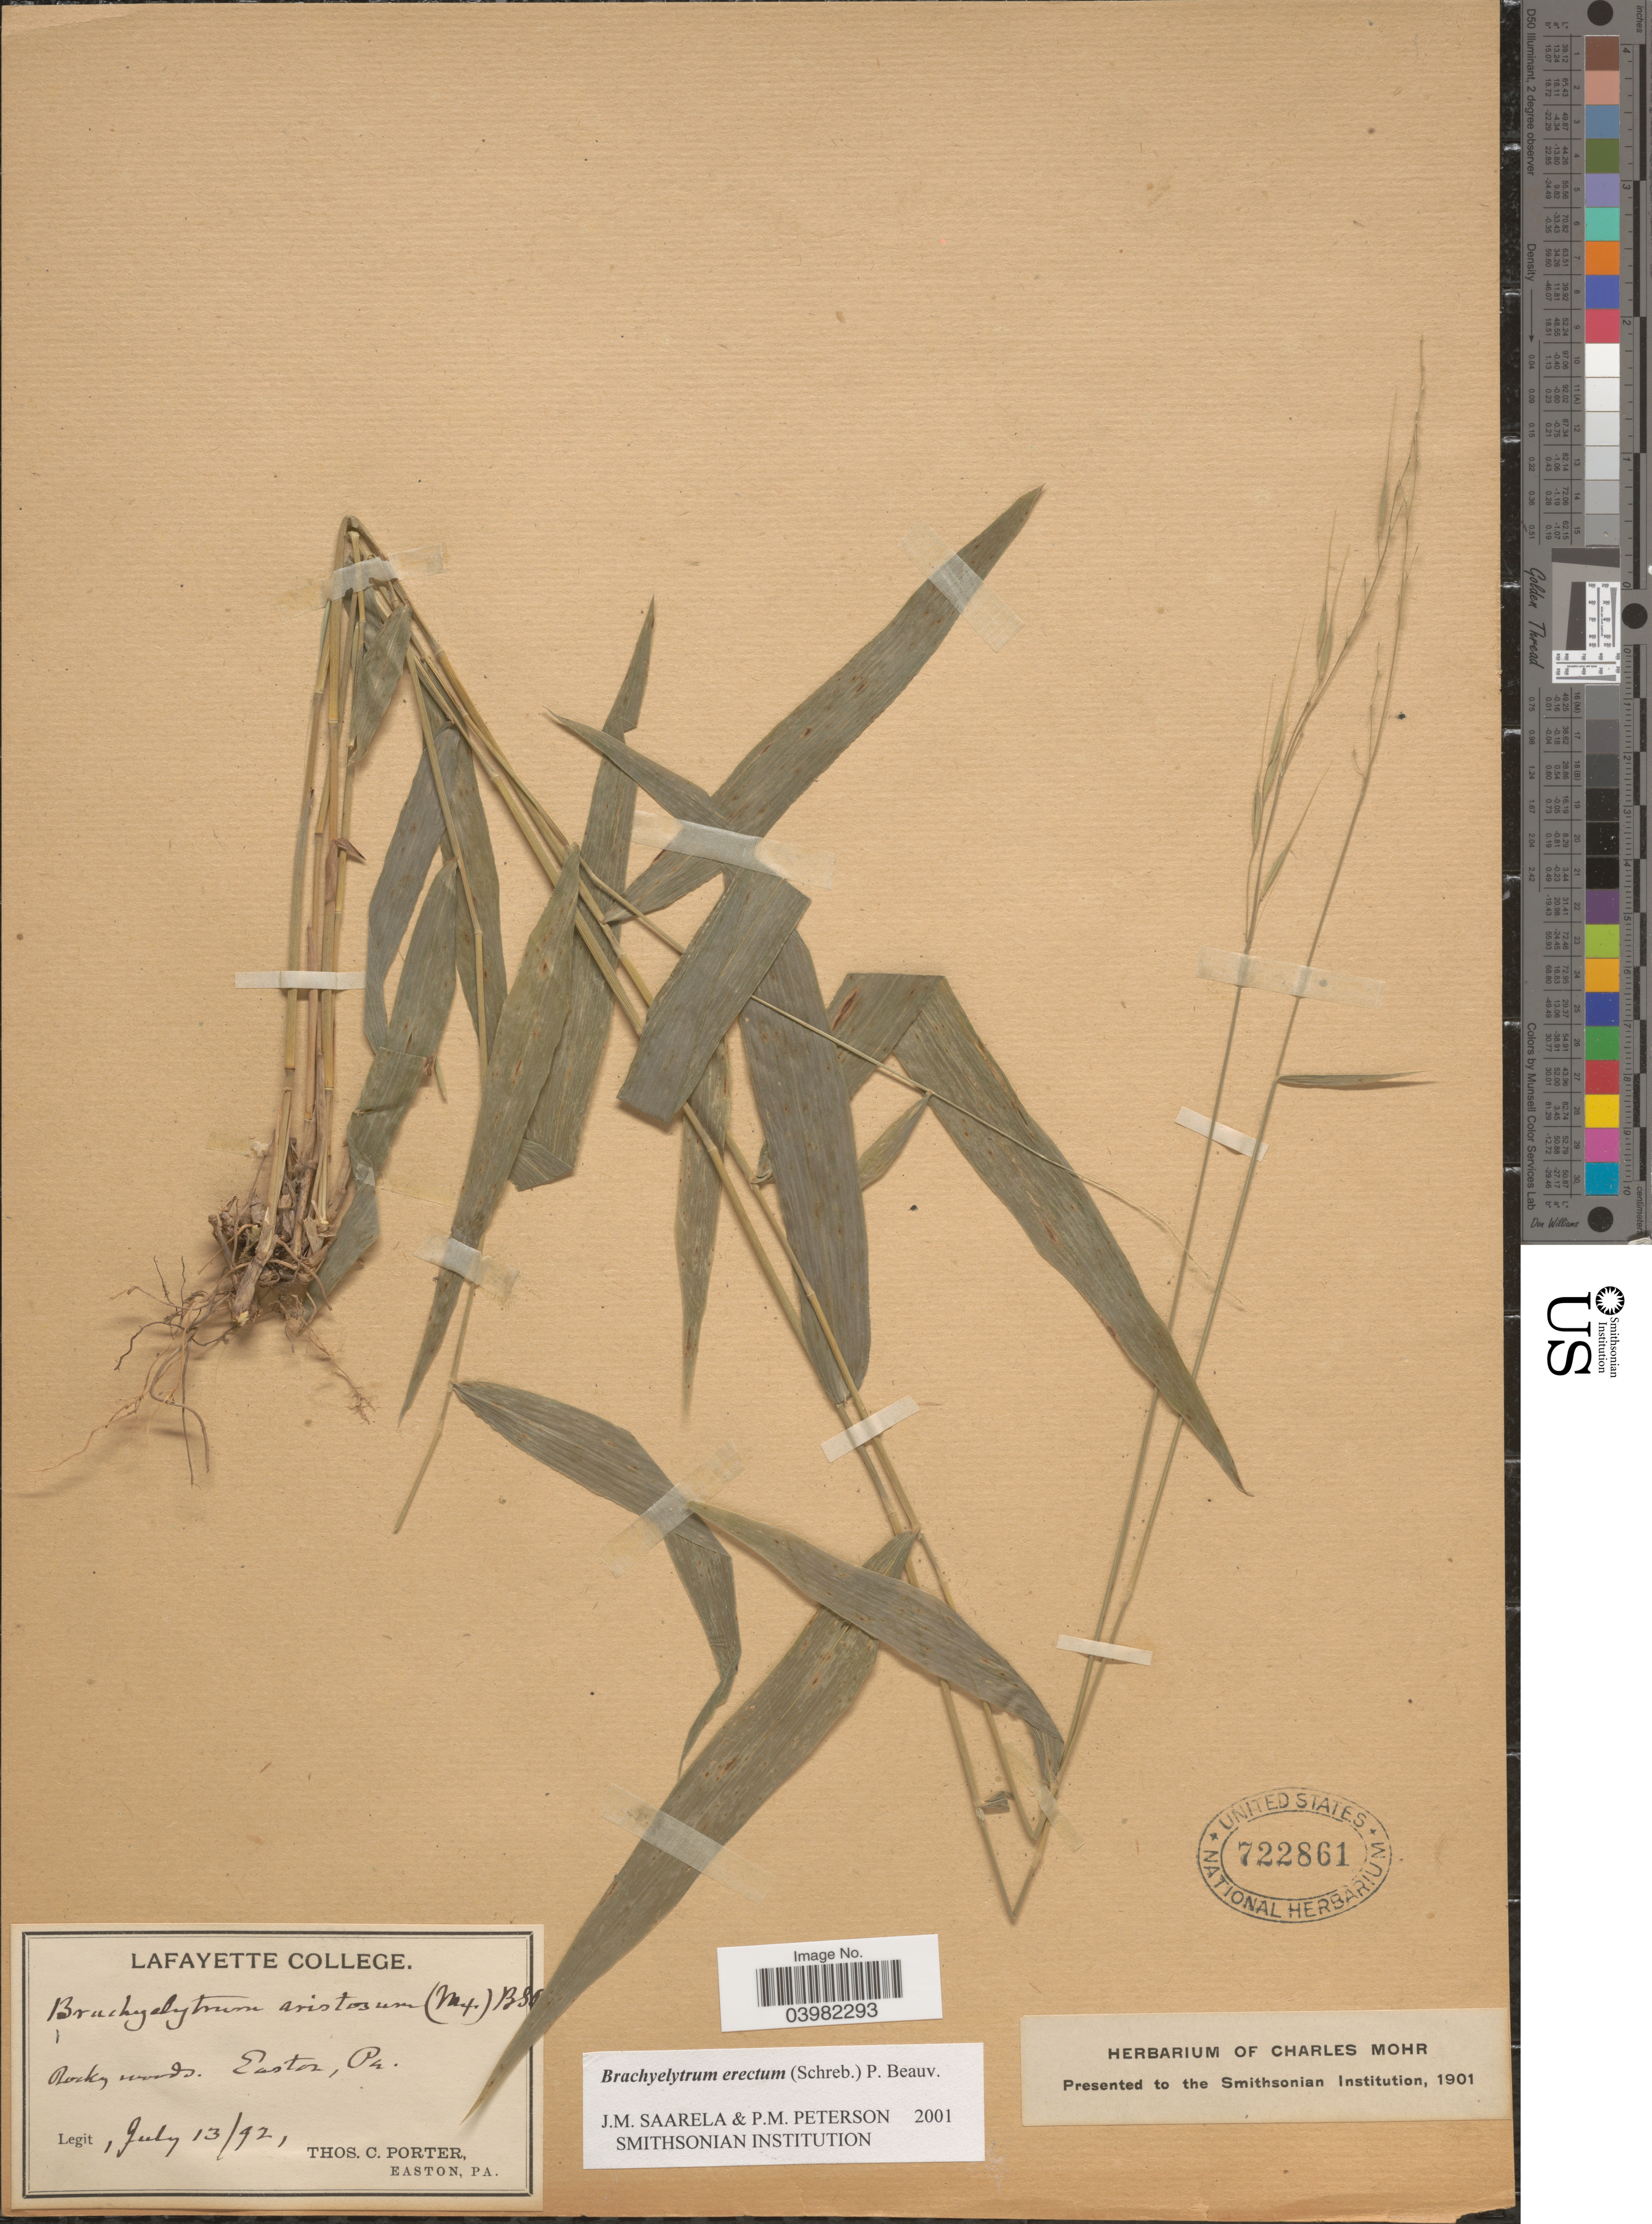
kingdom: Plantae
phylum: Tracheophyta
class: Liliopsida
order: Poales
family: Poaceae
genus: Brachyelytrum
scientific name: Brachyelytrum erectum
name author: (Schreb.) P. Beauv.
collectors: T. Porter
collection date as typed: Transcribed d/m/y: 13/7/42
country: United States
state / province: Pennsylvania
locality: Easton.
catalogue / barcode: US 722861